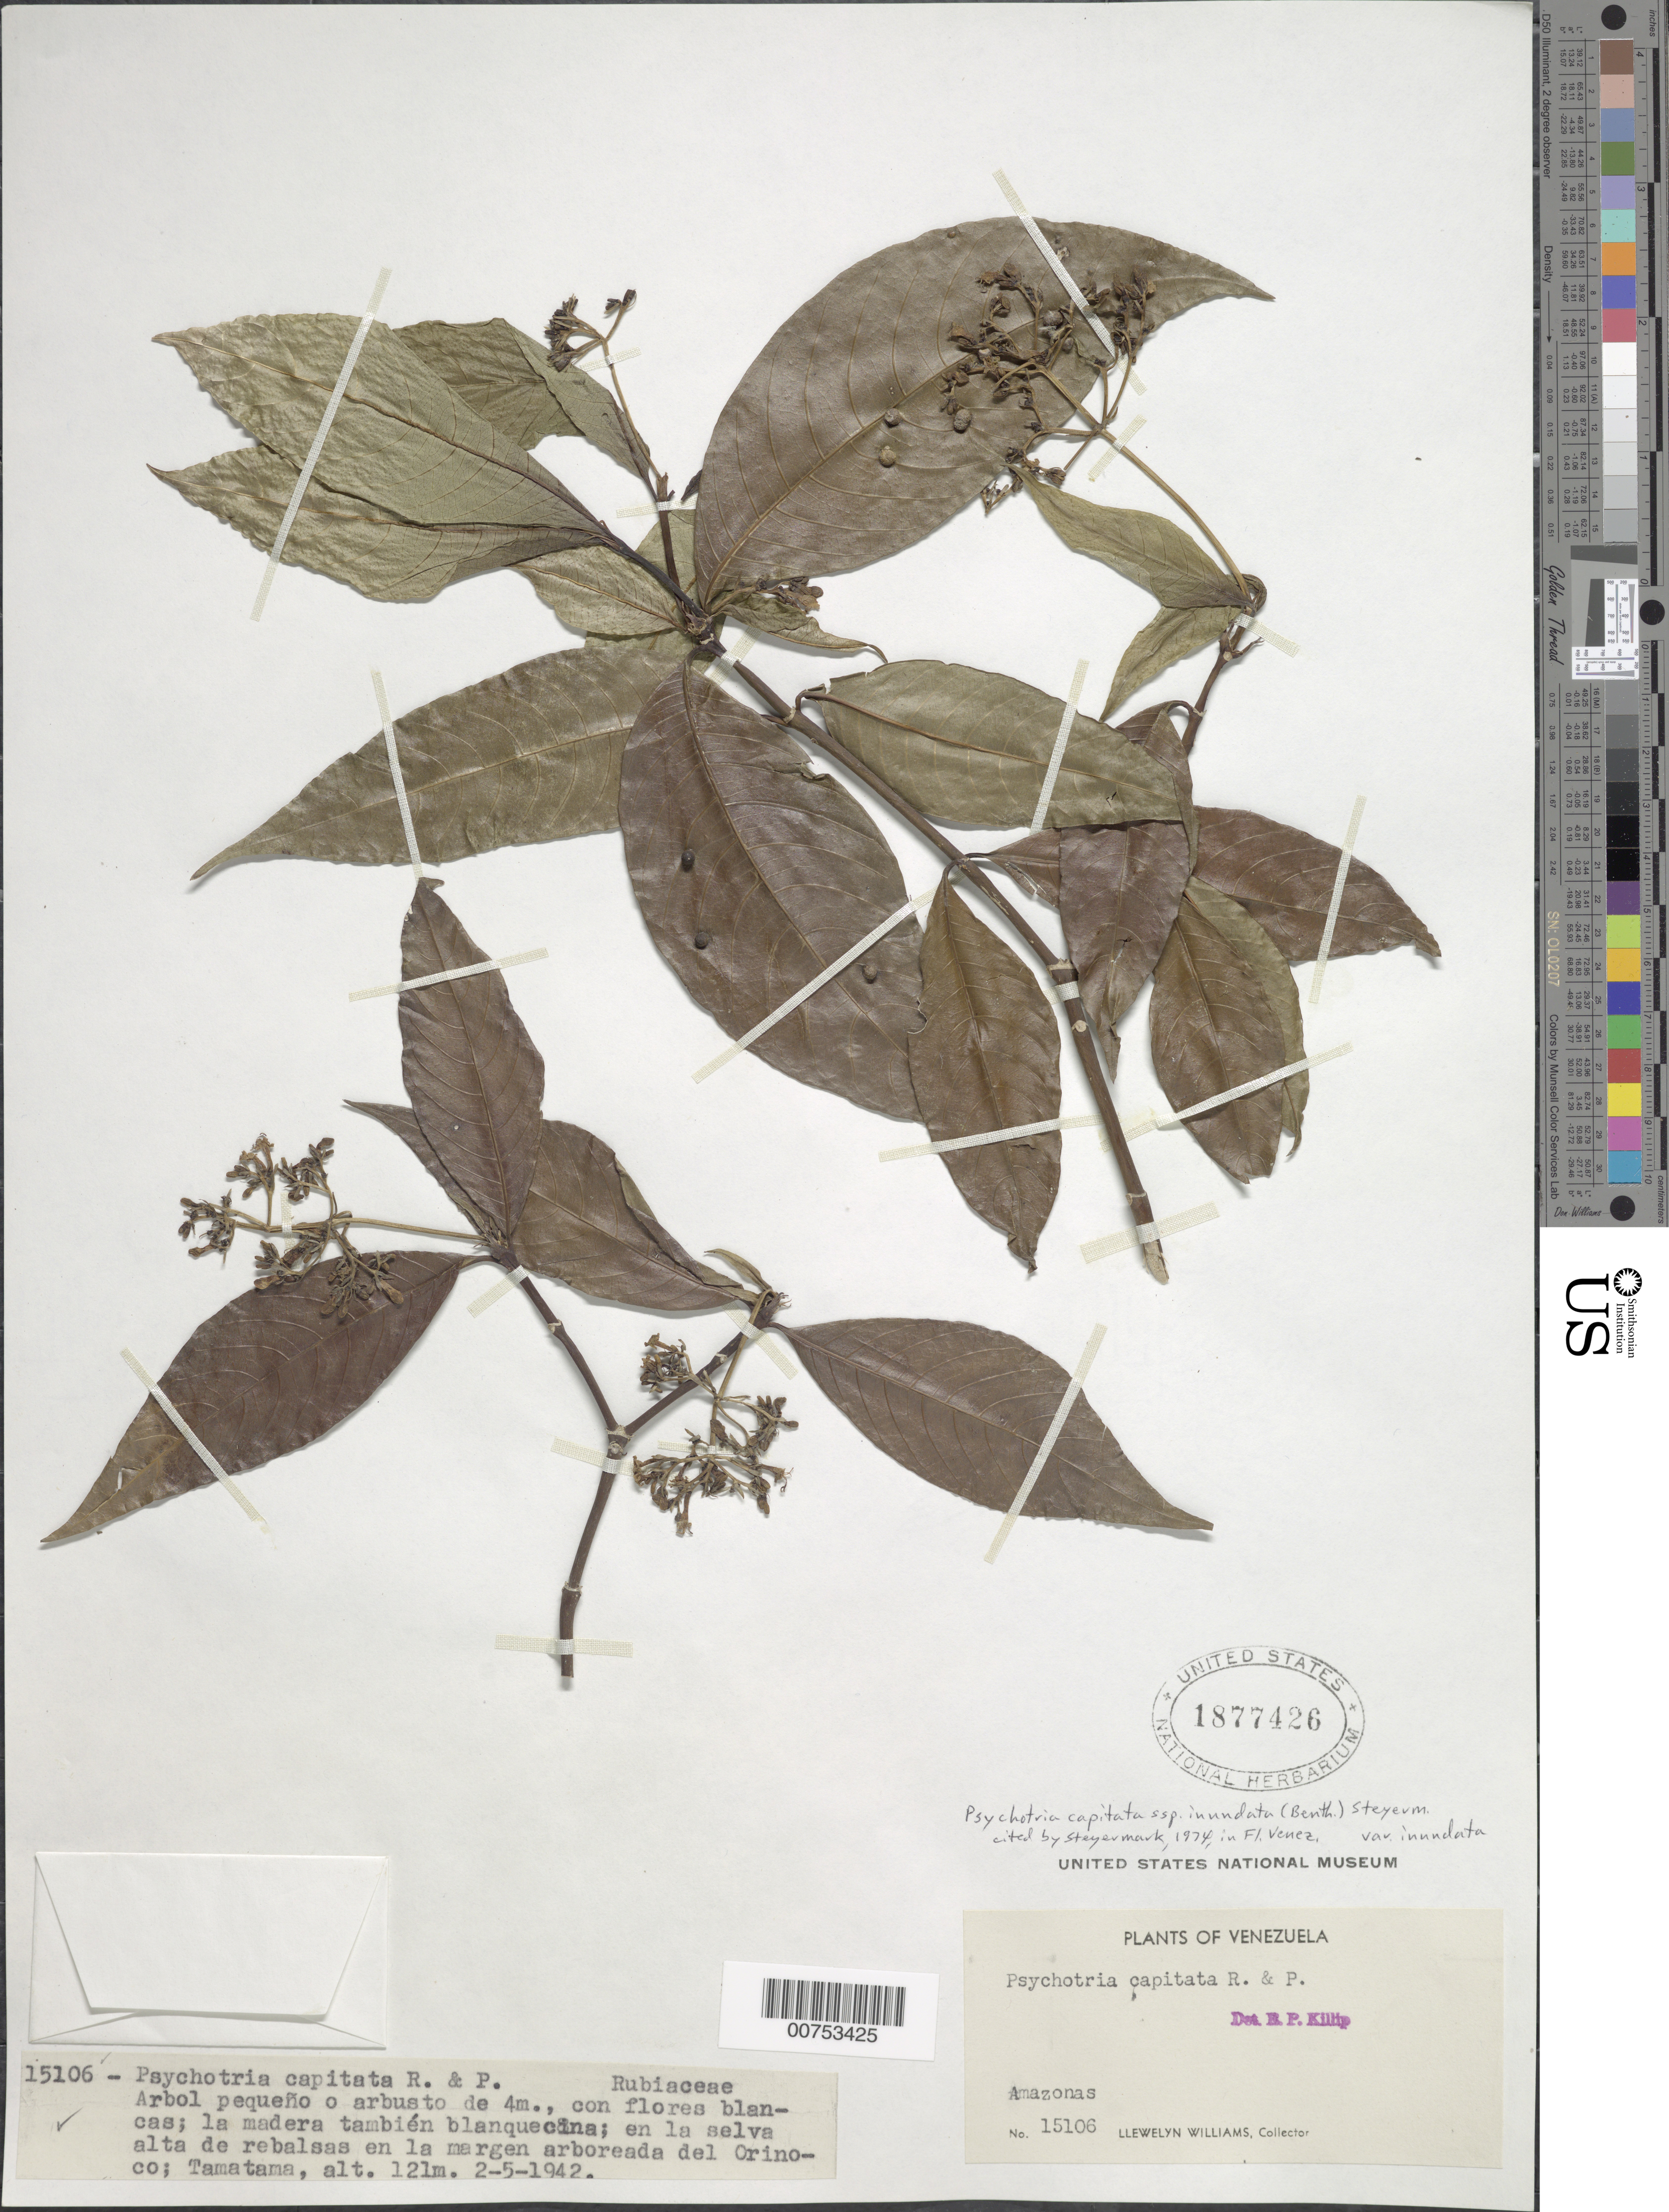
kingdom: Plantae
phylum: Tracheophyta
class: Magnoliopsida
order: Gentianales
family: Rubiaceae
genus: Psychotria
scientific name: Psychotria capitata var. inundata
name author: (Benth.) Steyerm.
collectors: Ll. Williams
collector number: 15106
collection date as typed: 2-May-42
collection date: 1942-05-02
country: Venezuela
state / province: Amazonas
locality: Tamatama, Río Orinoco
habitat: Selva alta de rebalsas en la margen arboreada del rio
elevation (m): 121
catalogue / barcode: US 1877426